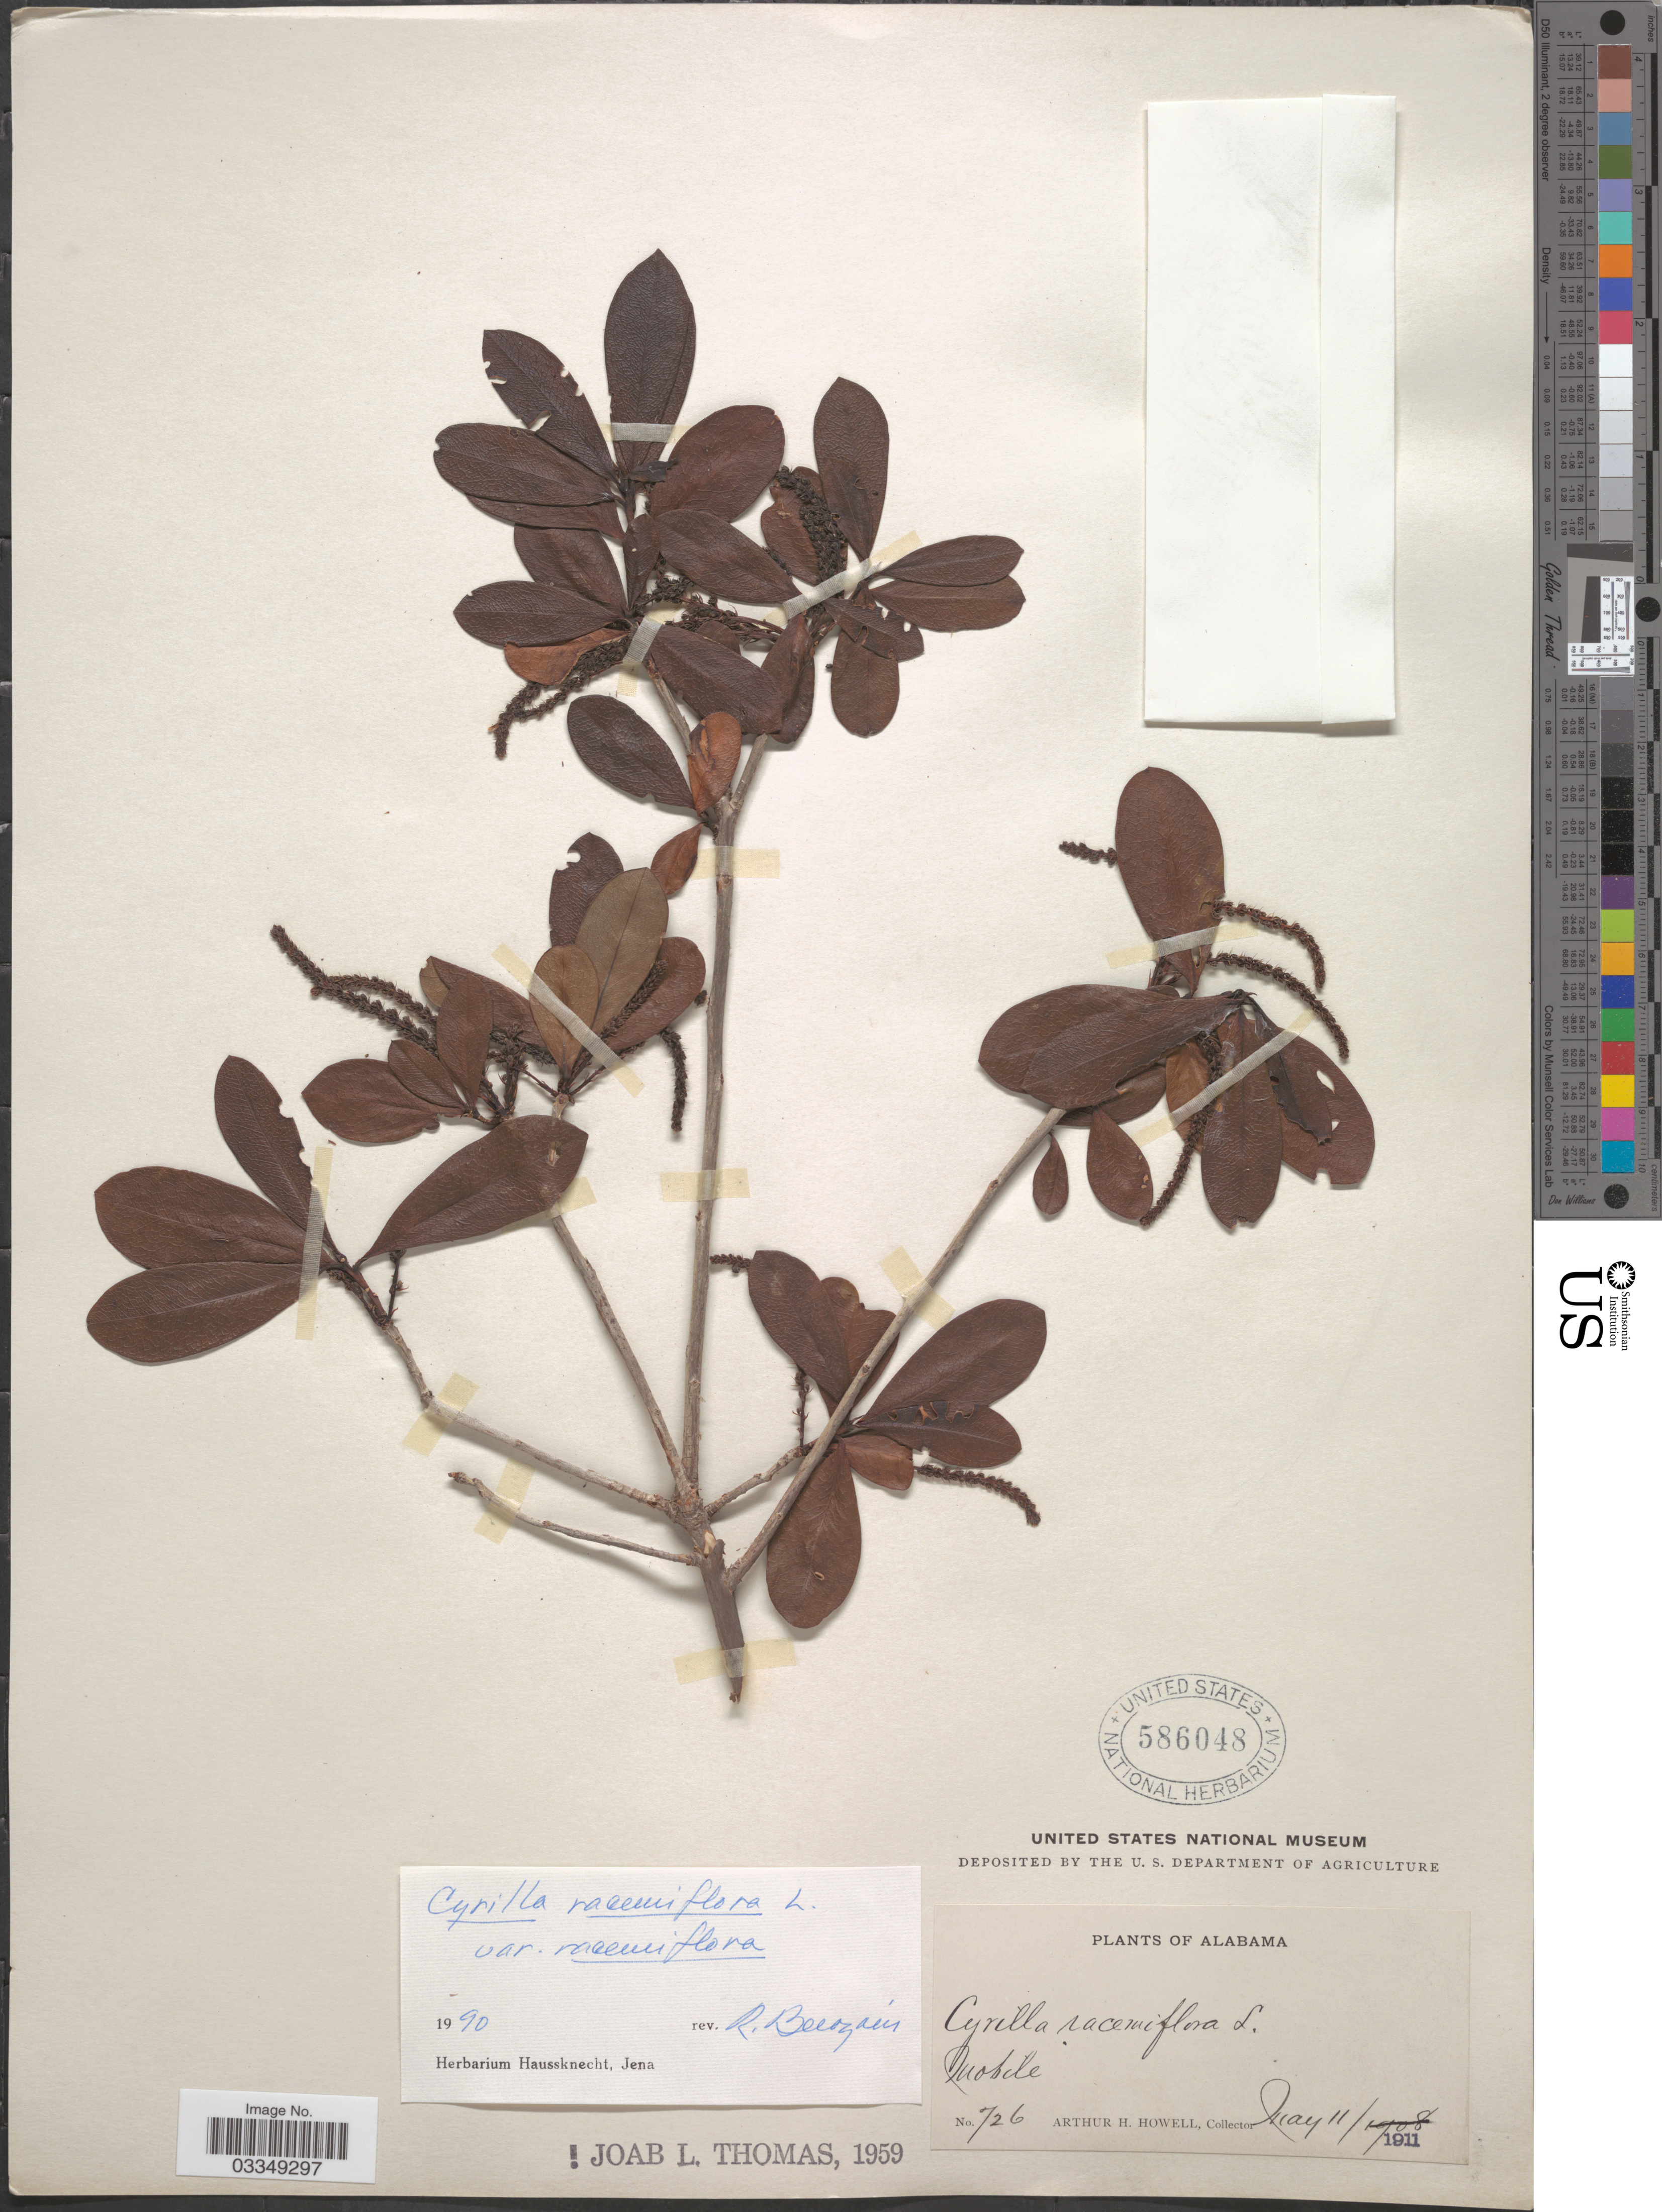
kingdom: Plantae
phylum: Tracheophyta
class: Magnoliopsida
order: Ericales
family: Cyrillaceae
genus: Cyrilla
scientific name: Cyrilla racemiflora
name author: L.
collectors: A. H. Howell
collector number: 726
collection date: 1911-05-11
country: United States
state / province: Alabama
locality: Mobile.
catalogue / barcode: US 586048